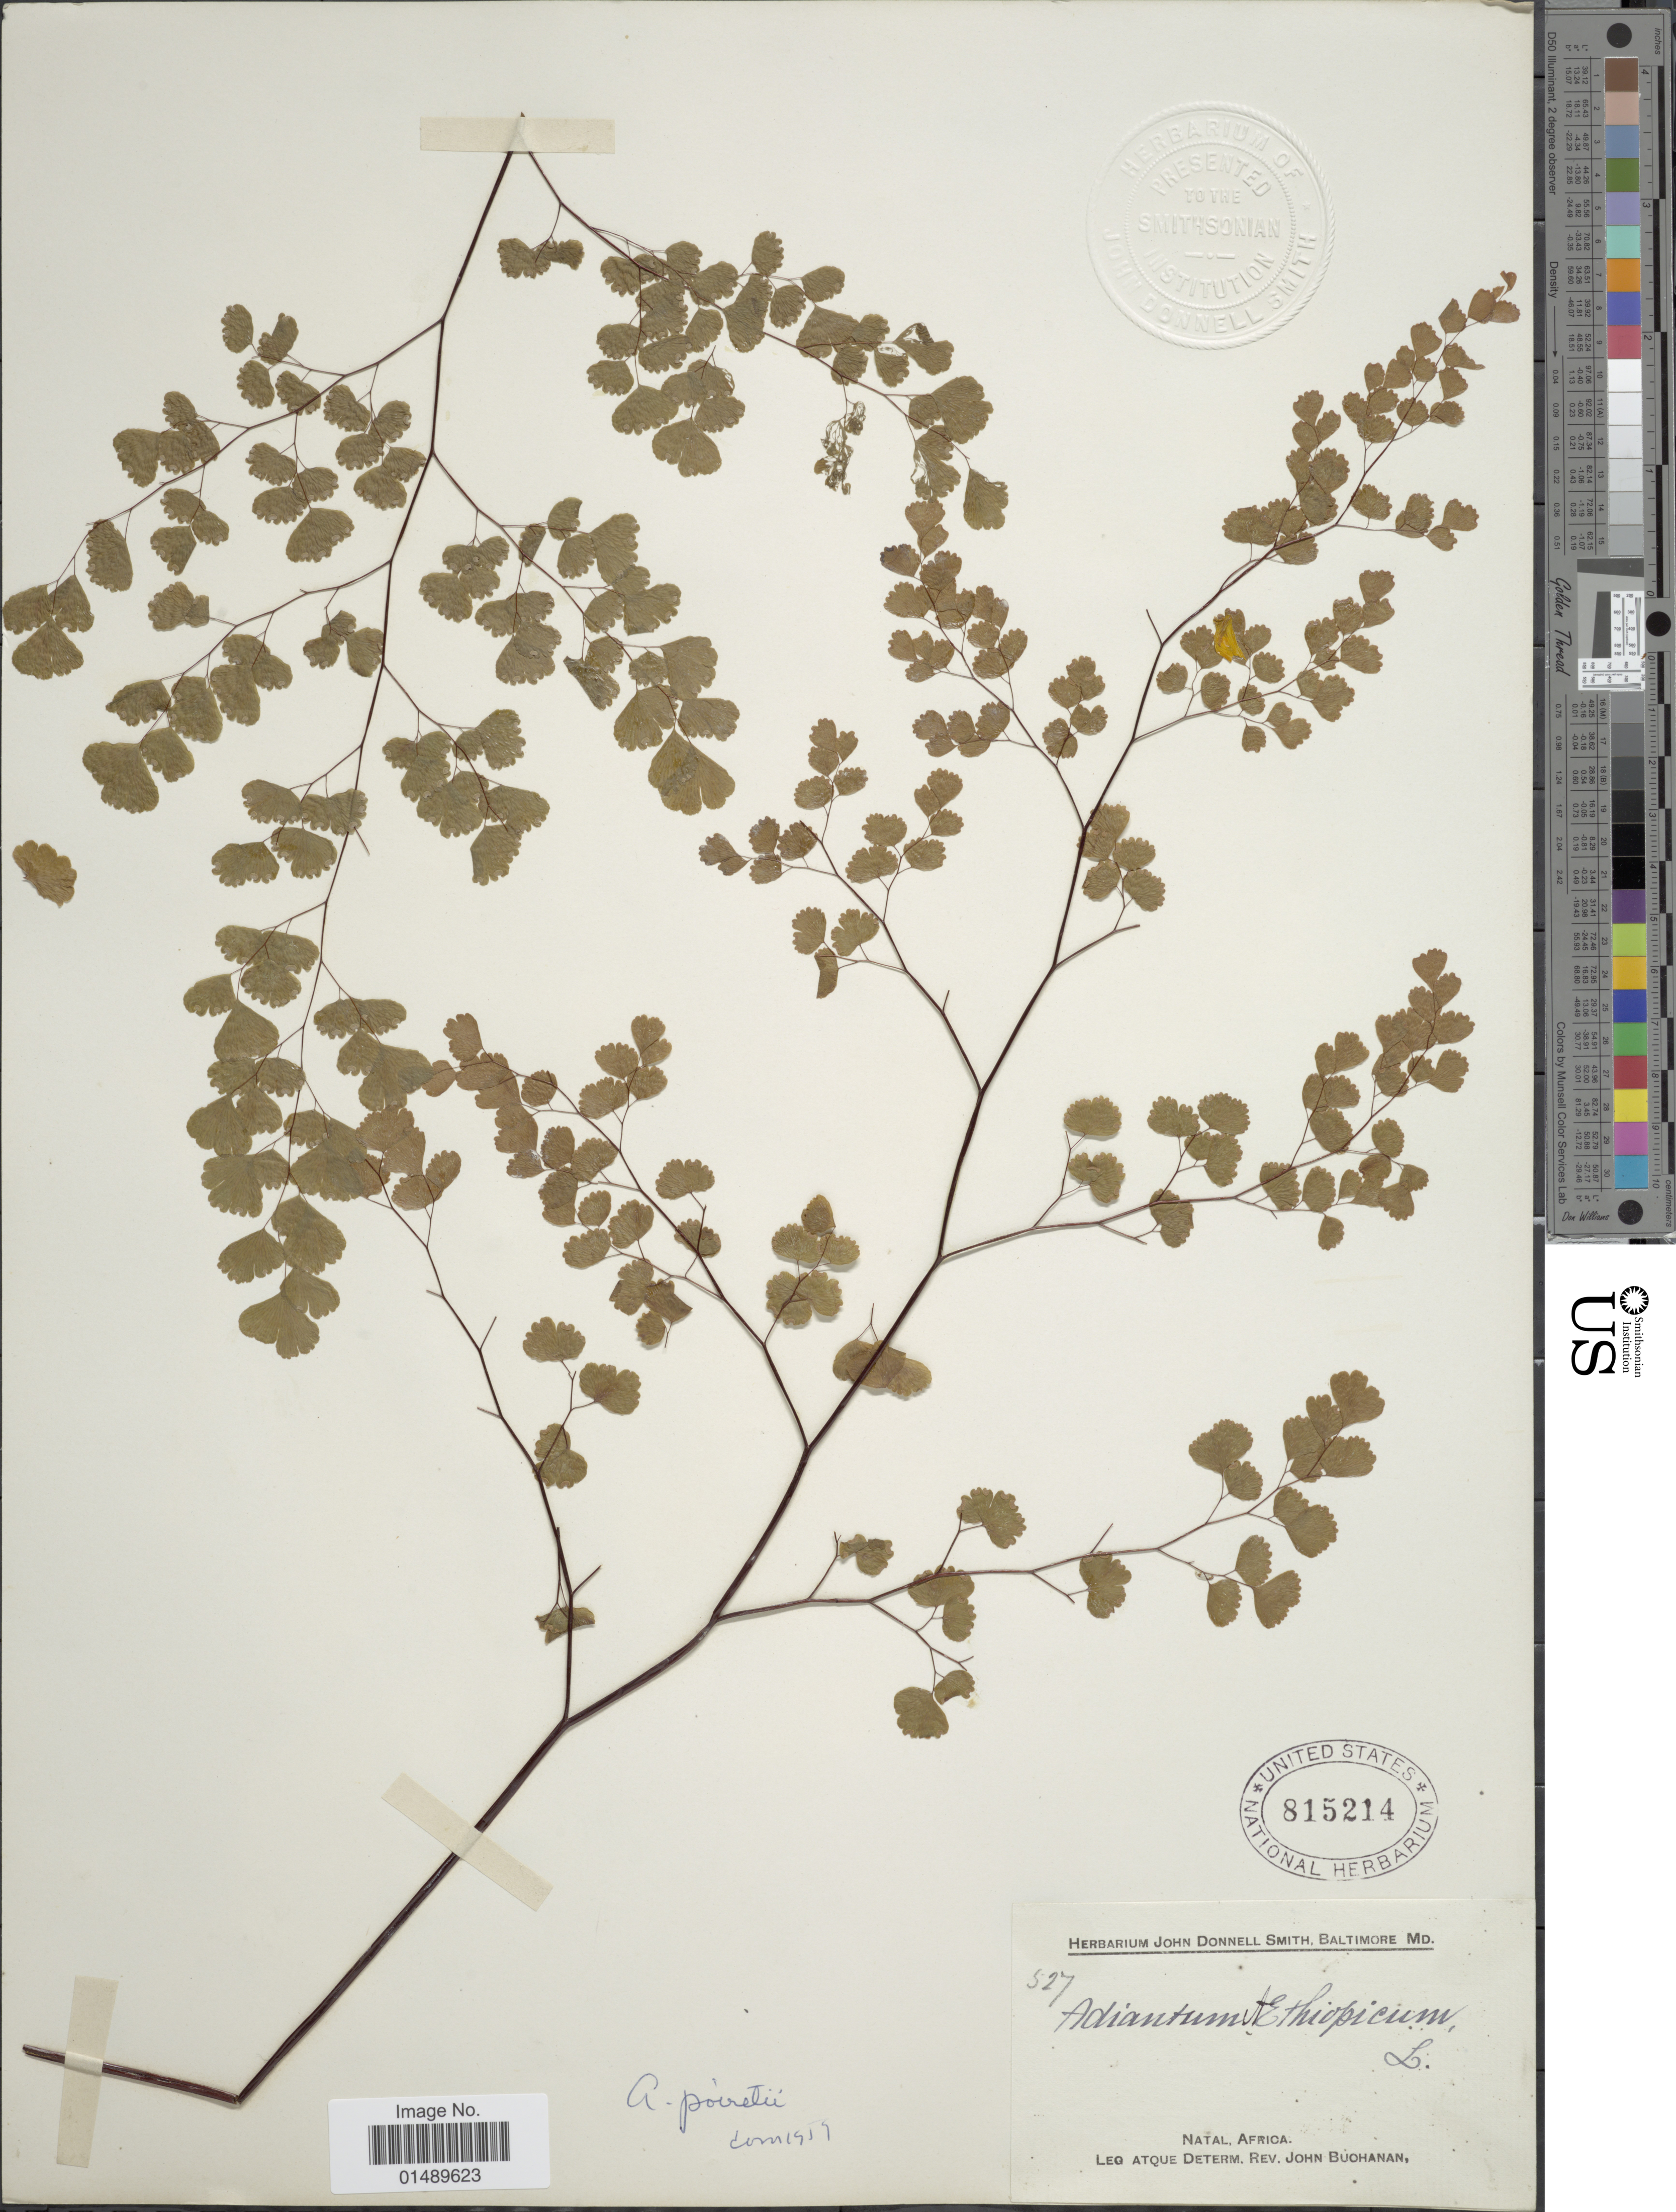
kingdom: Plantae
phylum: Tracheophyta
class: Polypodiopsida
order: Polypodiales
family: Pteridaceae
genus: Adiantum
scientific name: Adiantum poiretii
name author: Wikstr.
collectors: J. Buchanan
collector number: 527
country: South Africa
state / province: KwaZulu-Natal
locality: Natal, Africa.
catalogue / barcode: US 815214